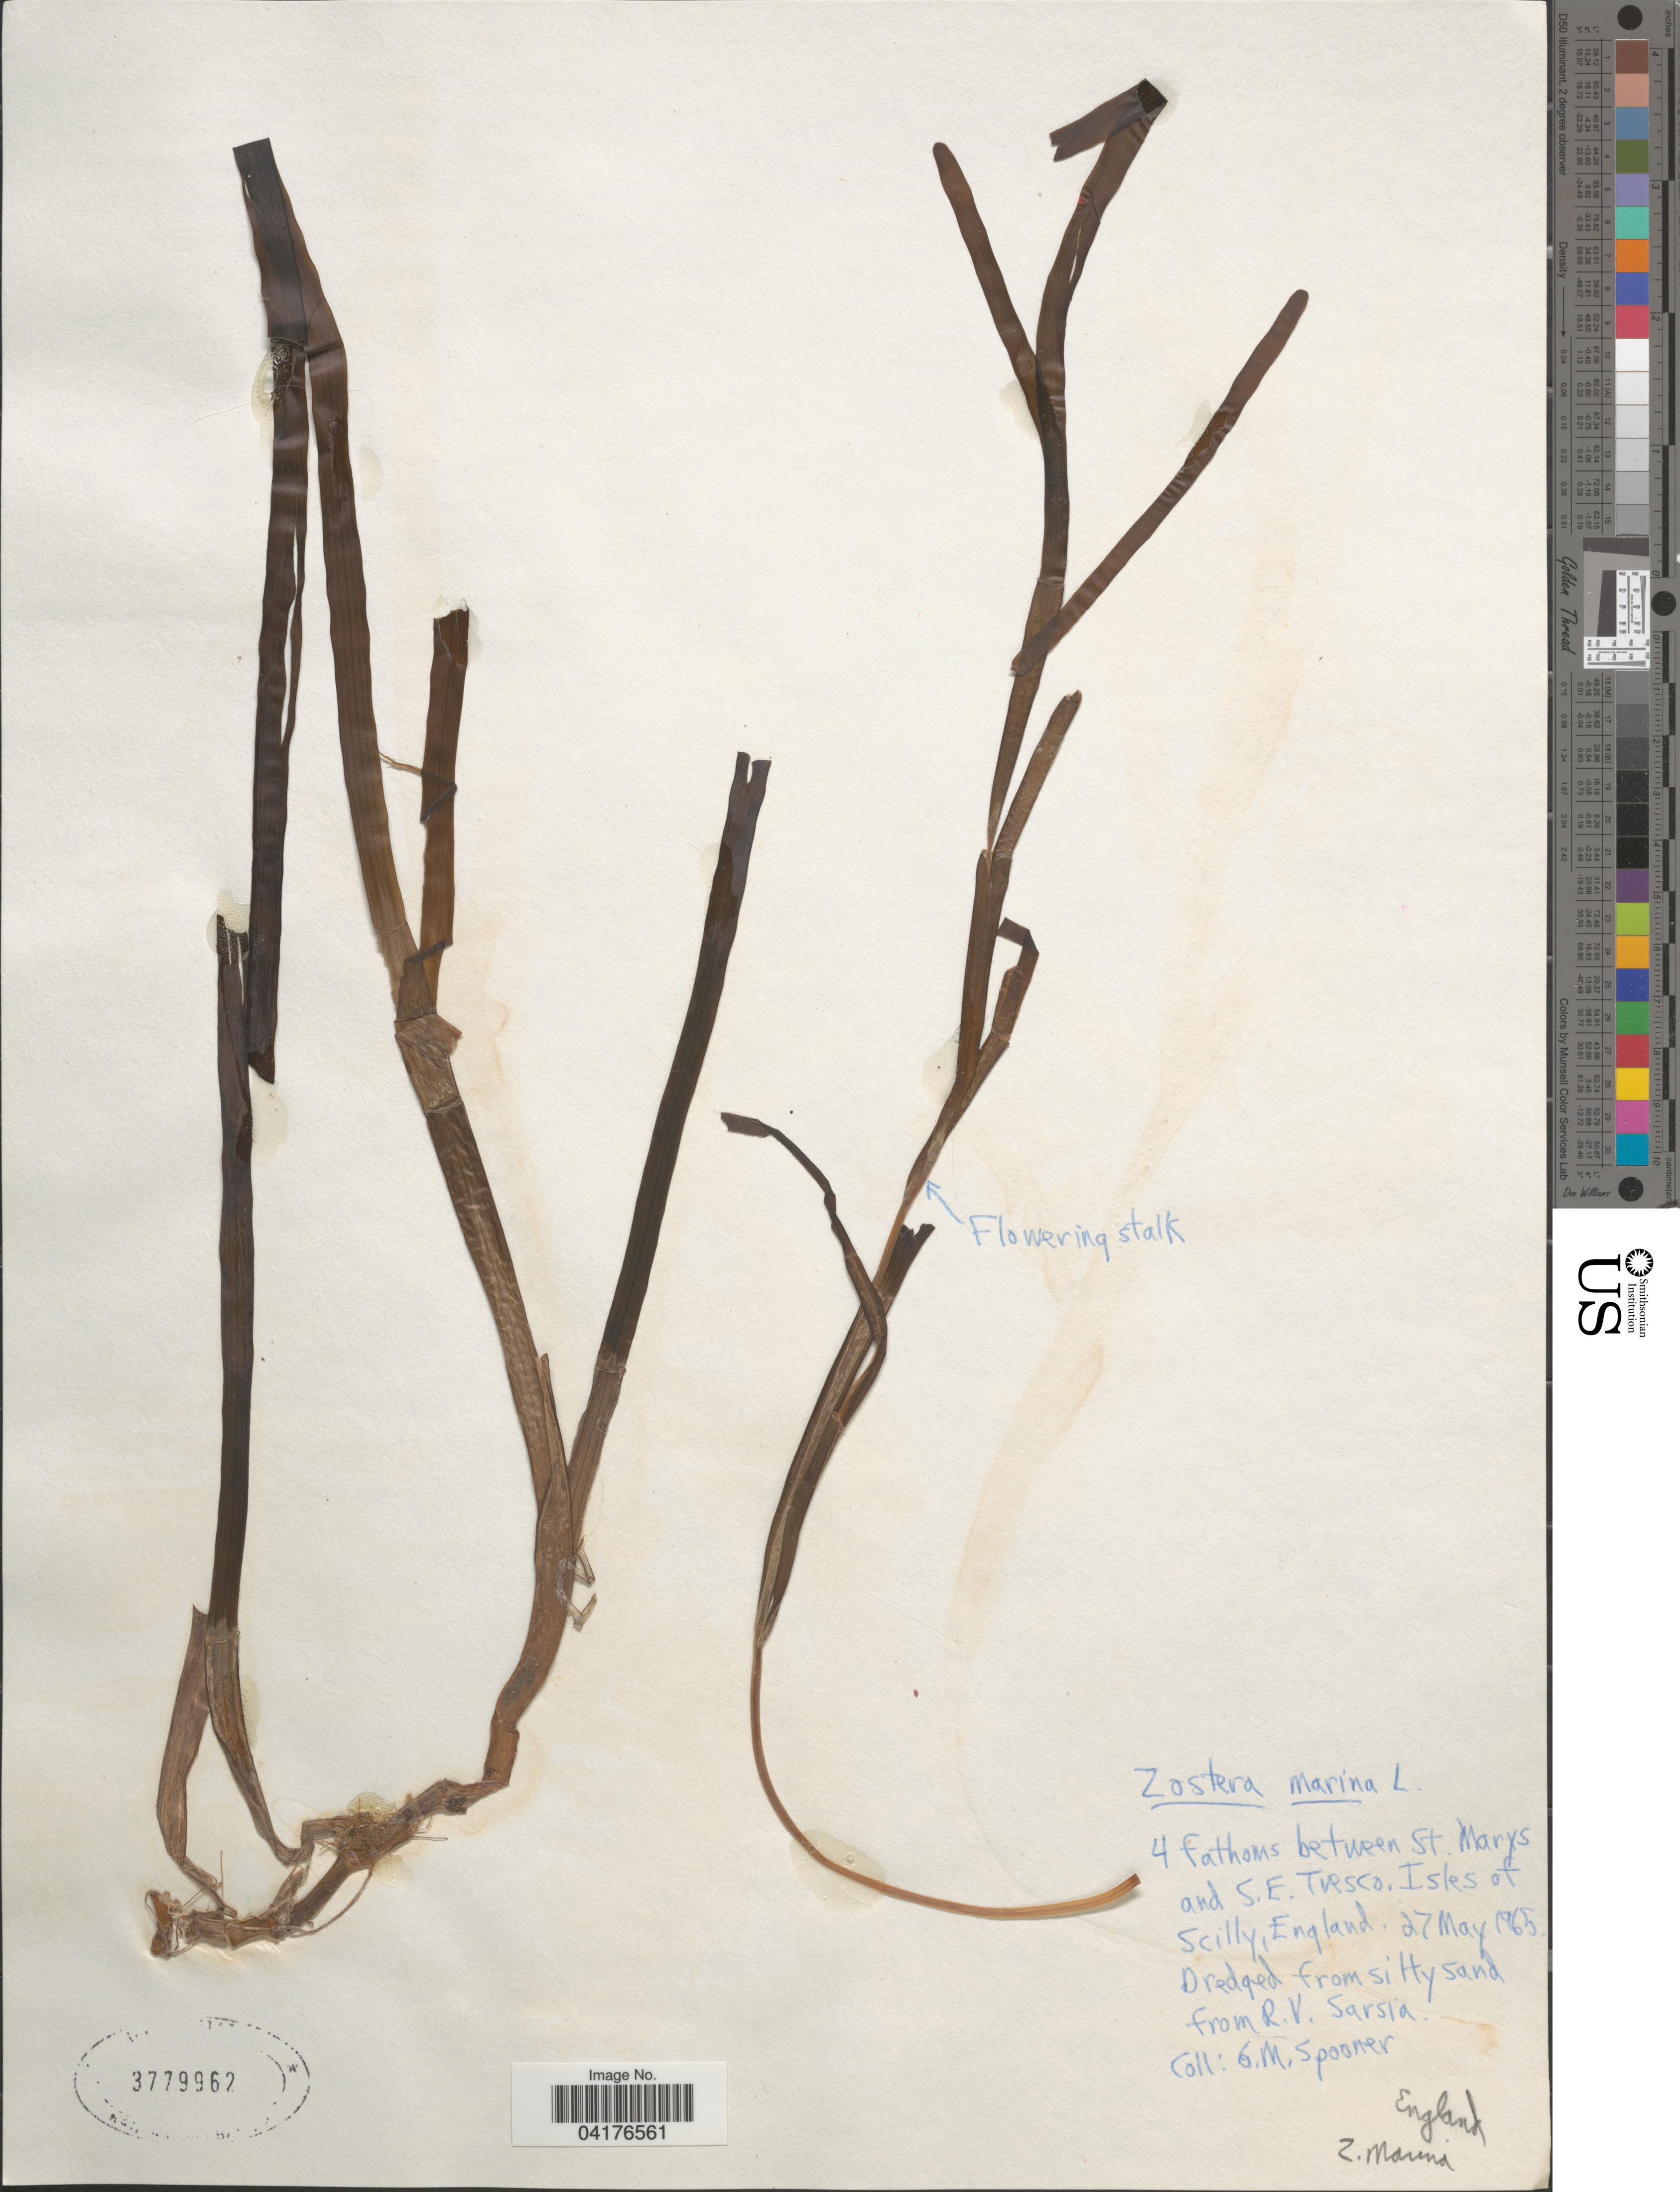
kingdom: Plantae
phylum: Tracheophyta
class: Liliopsida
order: Alismatales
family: Zosteraceae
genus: Zostera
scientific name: Zostera marina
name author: L.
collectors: G. Spooner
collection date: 1965-05-27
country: United Kingdom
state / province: England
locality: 4 fathoms between St. Marys and S.E. Tresco. Isles of Scilly.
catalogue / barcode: US 3779962